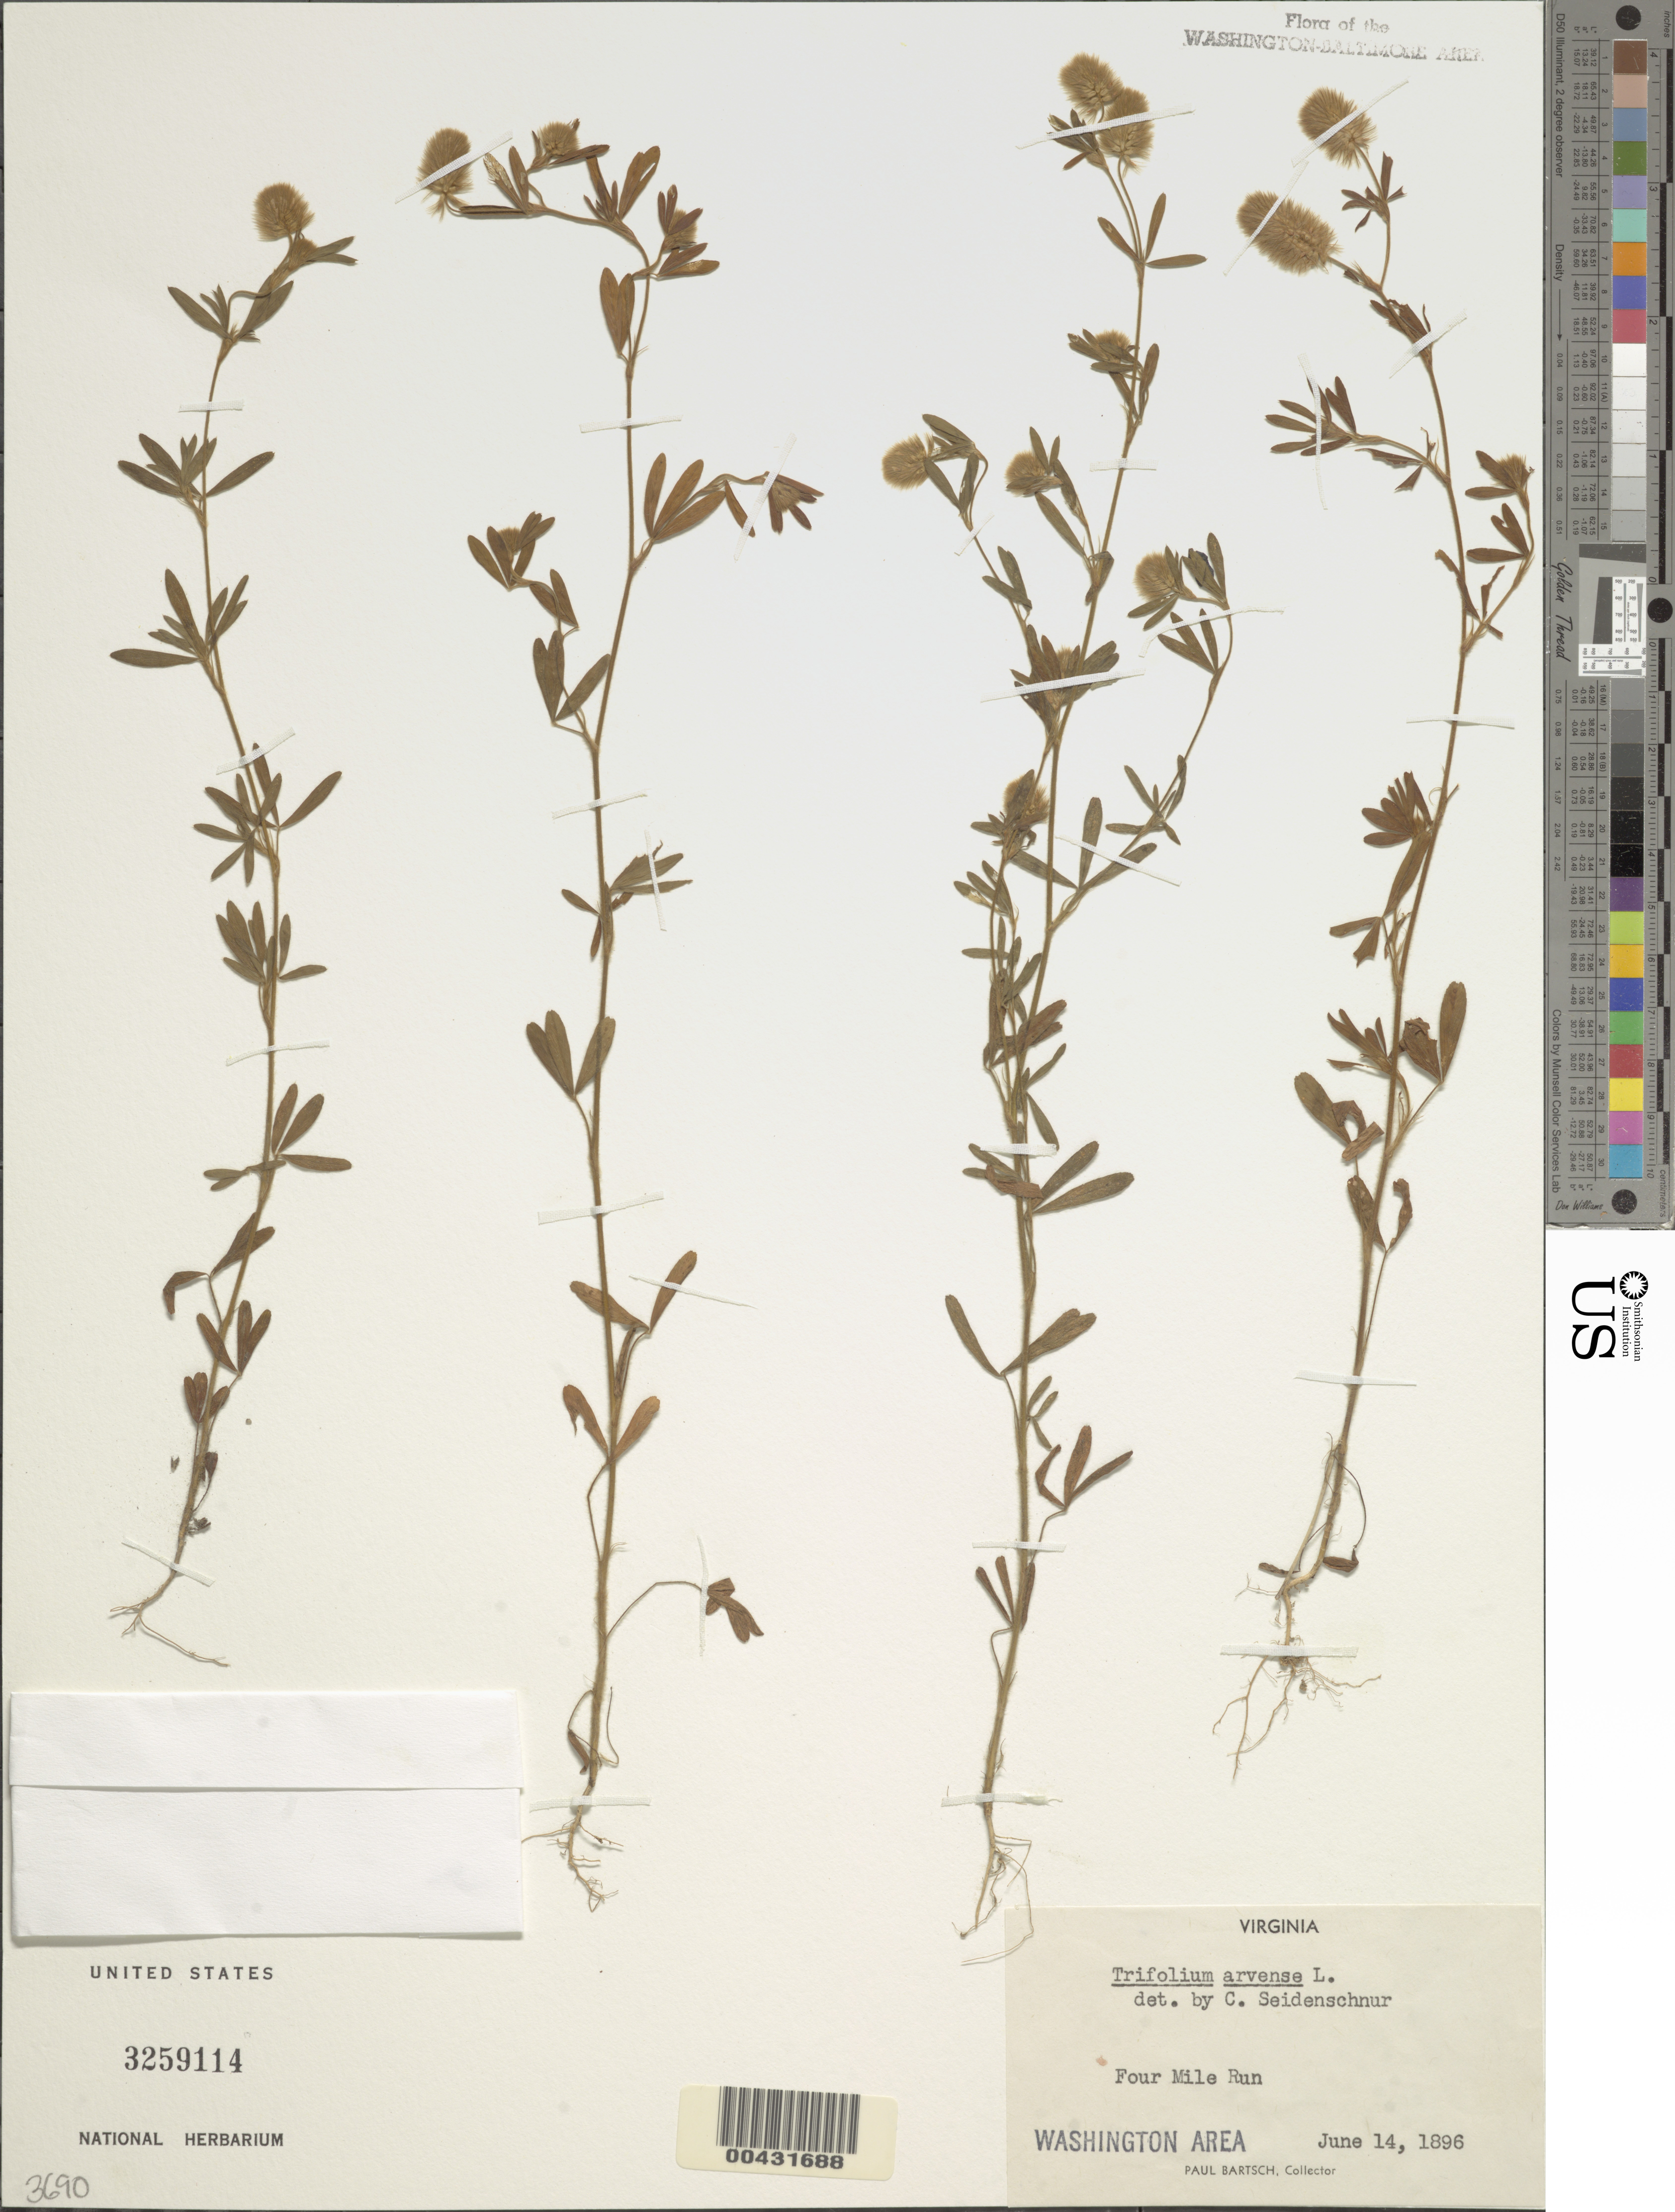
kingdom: Plantae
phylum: Tracheophyta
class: Magnoliopsida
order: Fabales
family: Fabaceae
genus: Trifolium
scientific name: Trifolium arvense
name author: L.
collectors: P. Bartsch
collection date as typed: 14 Jun 1896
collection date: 1896-06-14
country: United States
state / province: Virginia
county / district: Arlington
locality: Four Mile Run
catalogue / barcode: US 3259114